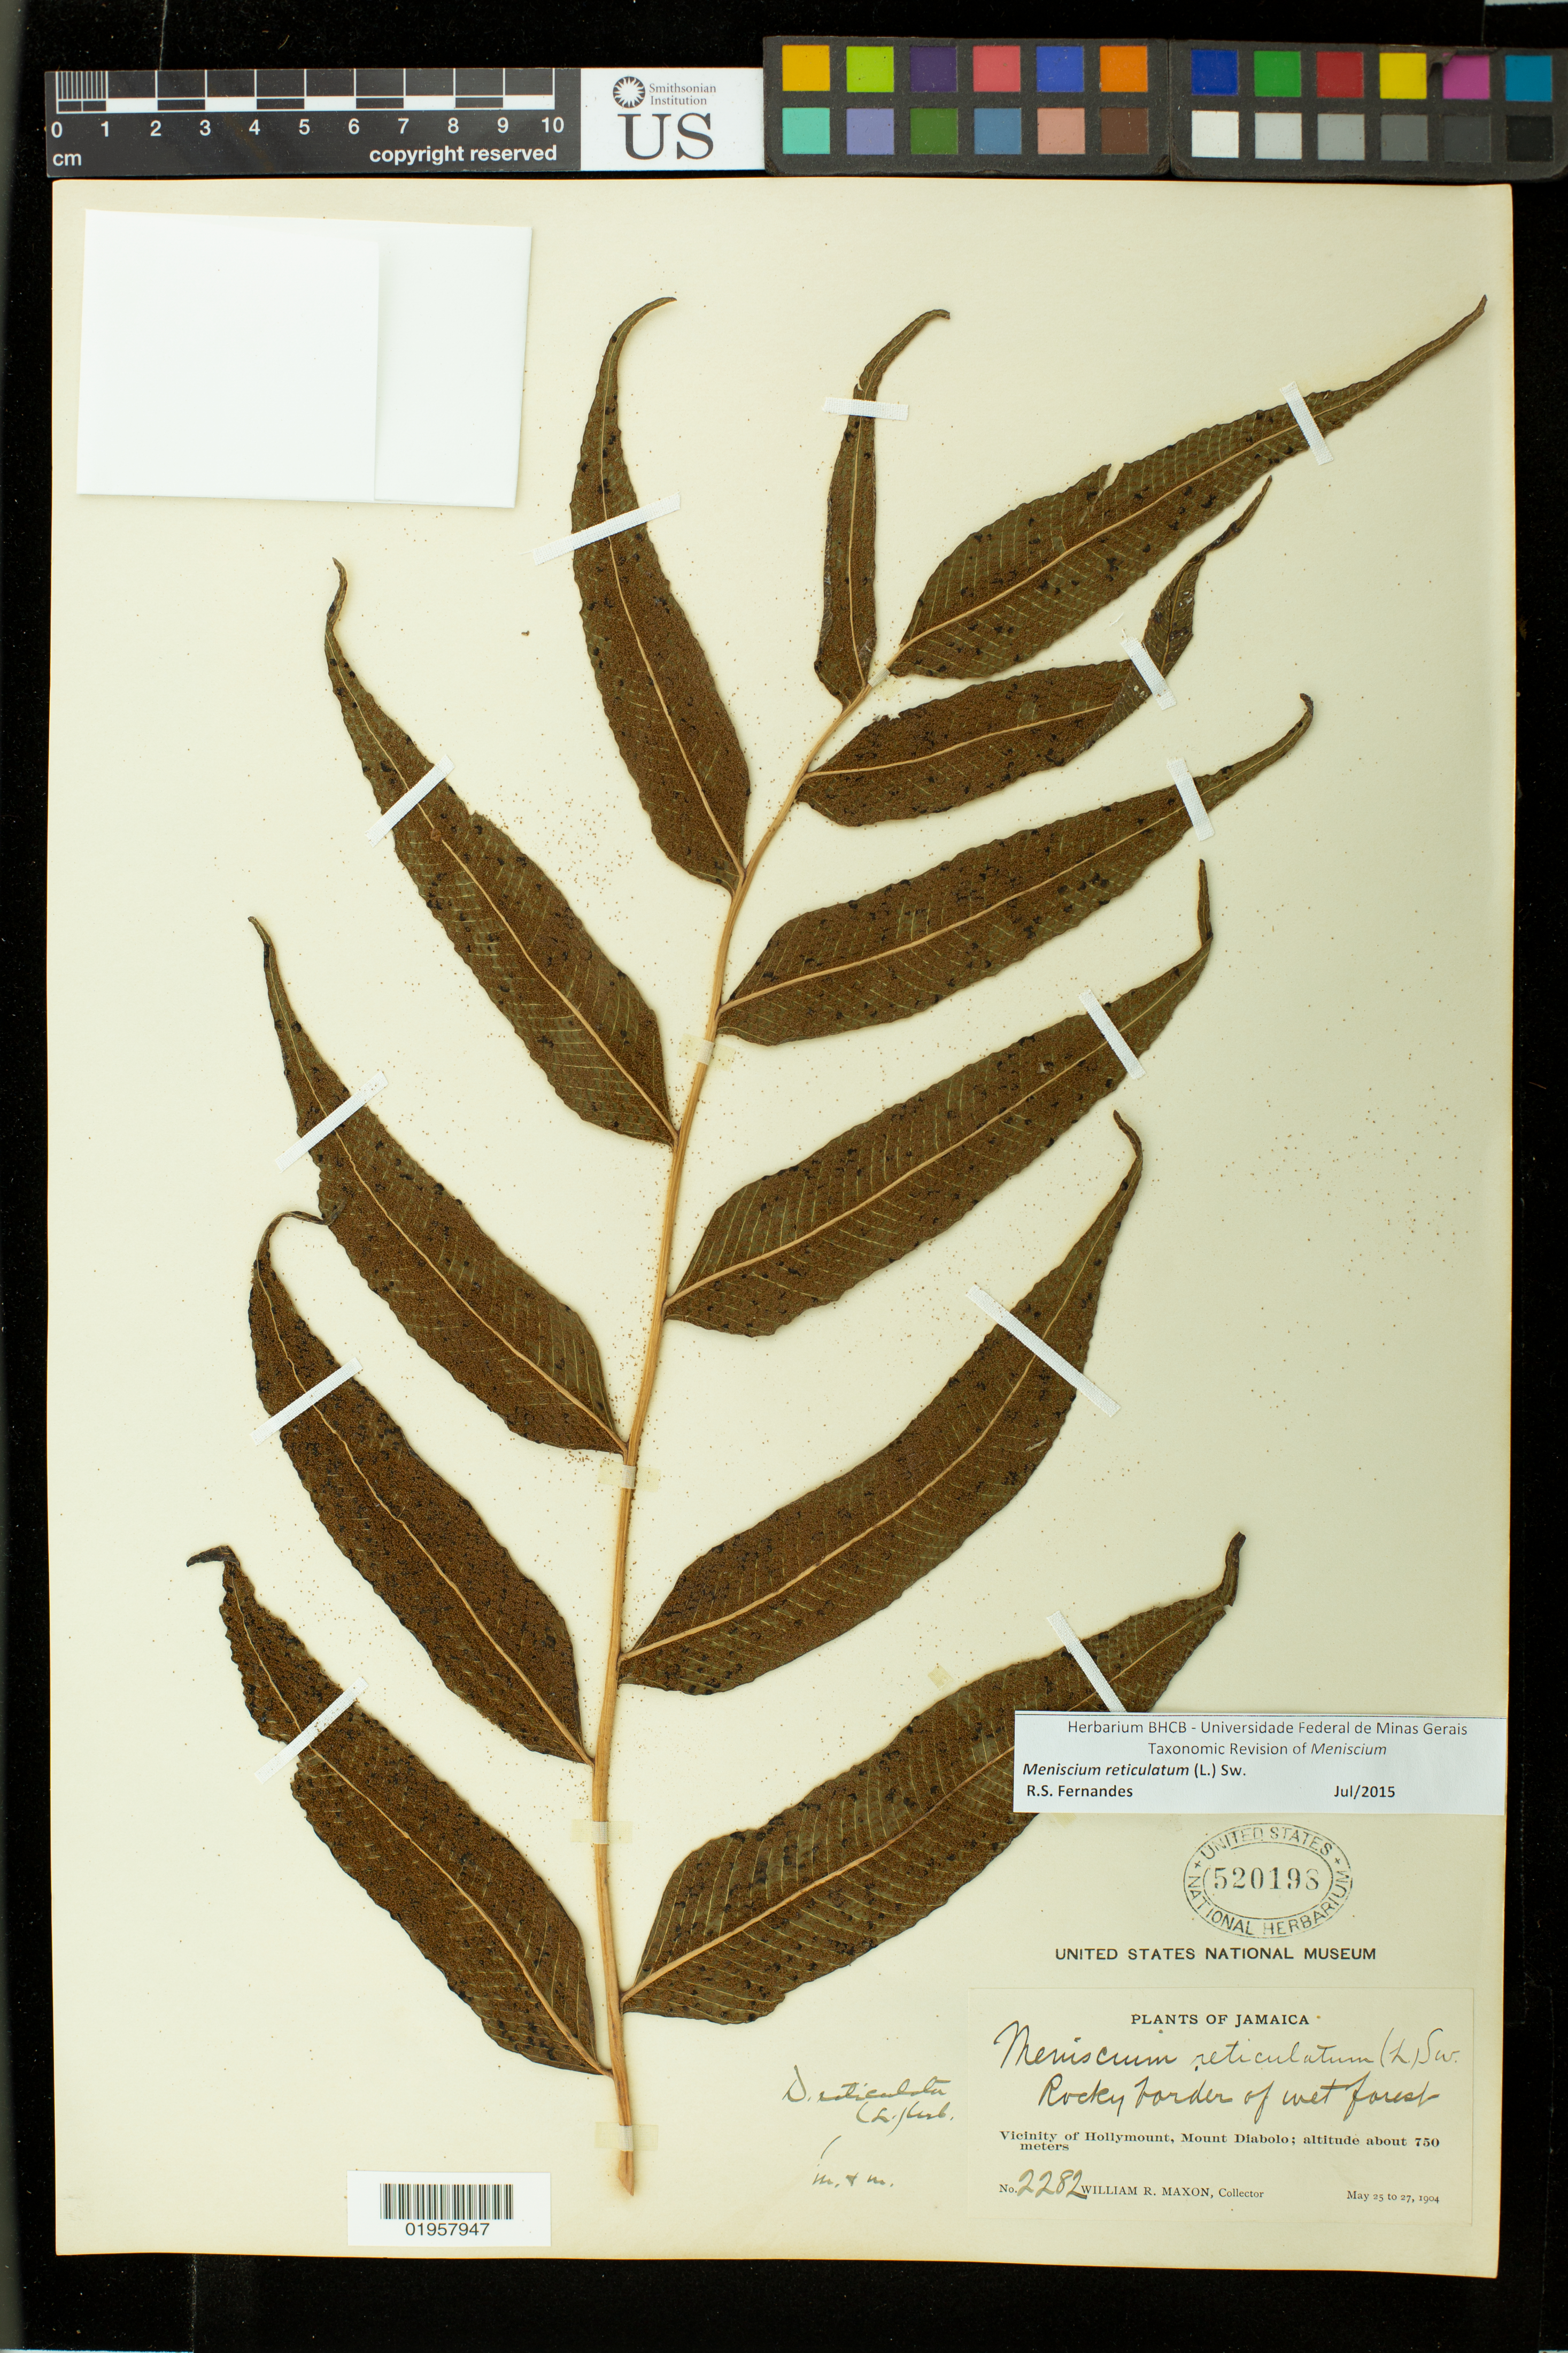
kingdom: Plantae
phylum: Tracheophyta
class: Polypodiopsida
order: Polypodiales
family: Thelypteridaceae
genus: Meniscium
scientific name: Meniscium reticulatum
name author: (L.) Sw.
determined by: Fernandes, R. S.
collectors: W. R. Maxon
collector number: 2282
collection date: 1904-05-23/1904-05-27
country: Jamaica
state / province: Saint Ann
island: Jamaica I.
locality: Hollymount, vicinity; Mount Diabolo [Diablo?]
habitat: Rocky border of wet forest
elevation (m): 750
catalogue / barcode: US 520198